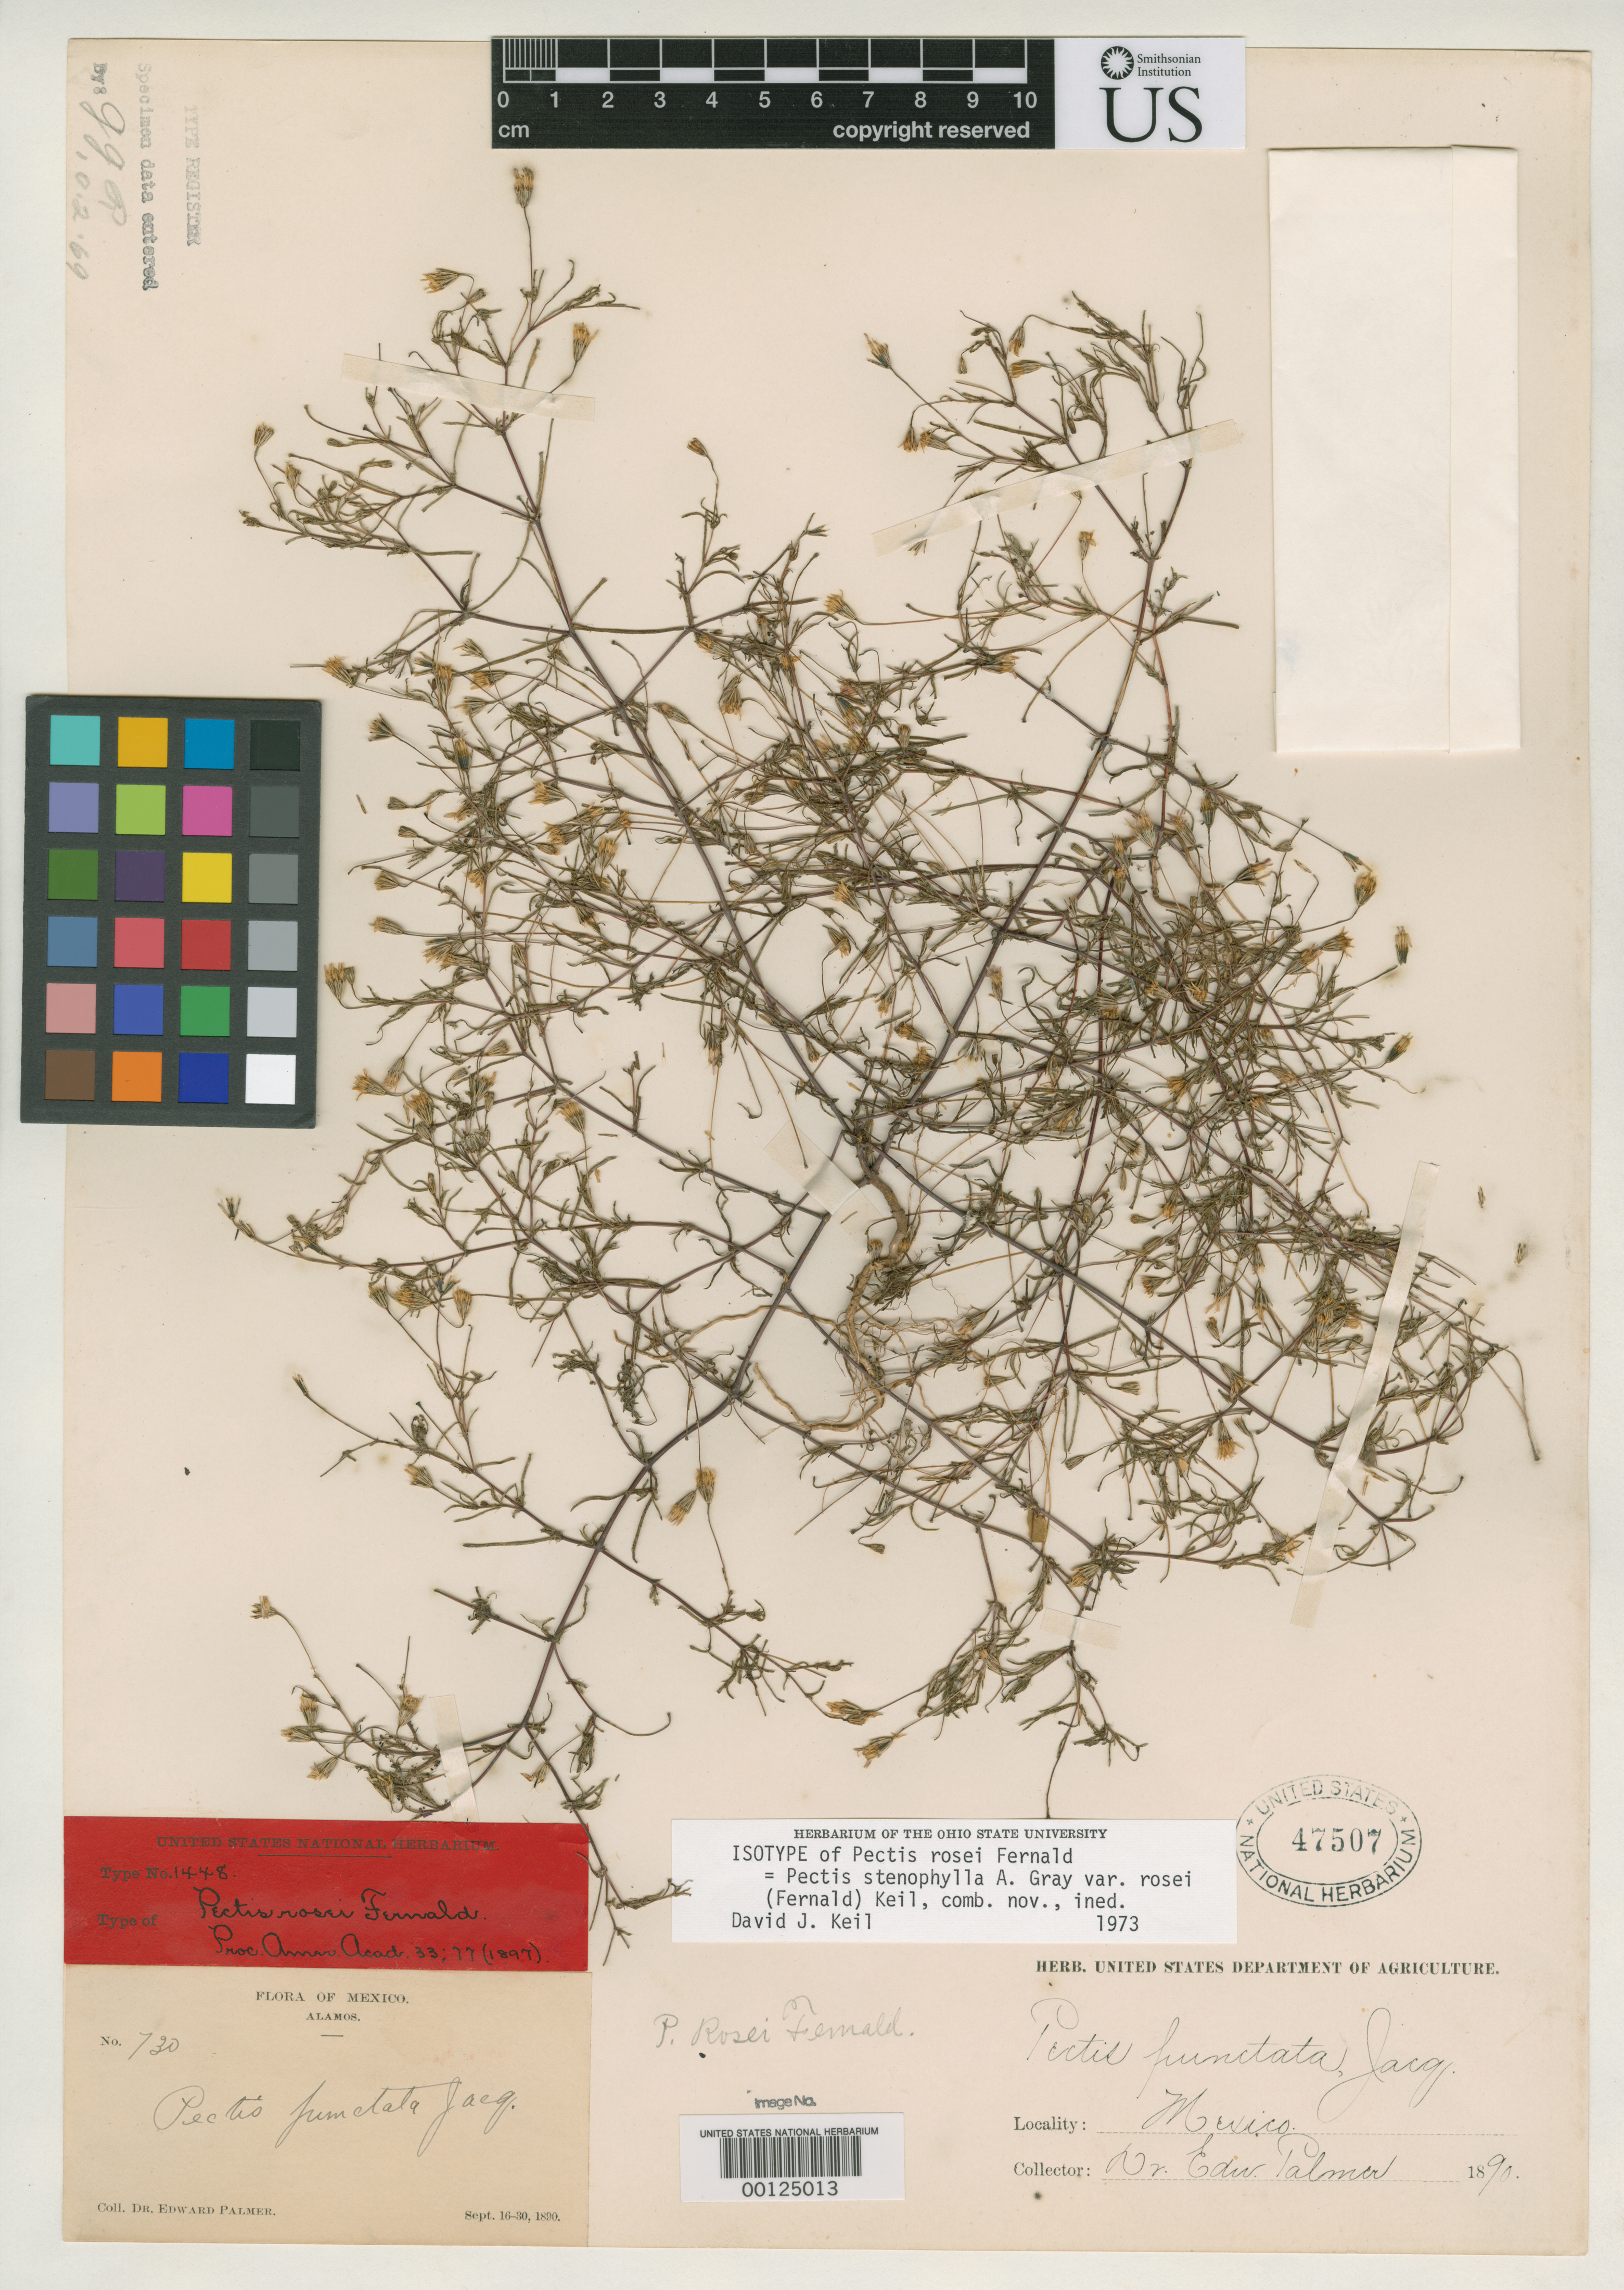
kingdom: Plantae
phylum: Tracheophyta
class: Magnoliopsida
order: Asterales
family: Asteraceae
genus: Pectis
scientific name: Pectis rosei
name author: Fernald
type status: Isotype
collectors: E. Palmer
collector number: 730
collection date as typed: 16 Sep 1890 to 30 Sep 1890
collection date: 1890-09-16/1890-09-30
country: Mexico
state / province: Sonora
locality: Alamos.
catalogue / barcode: US 47507